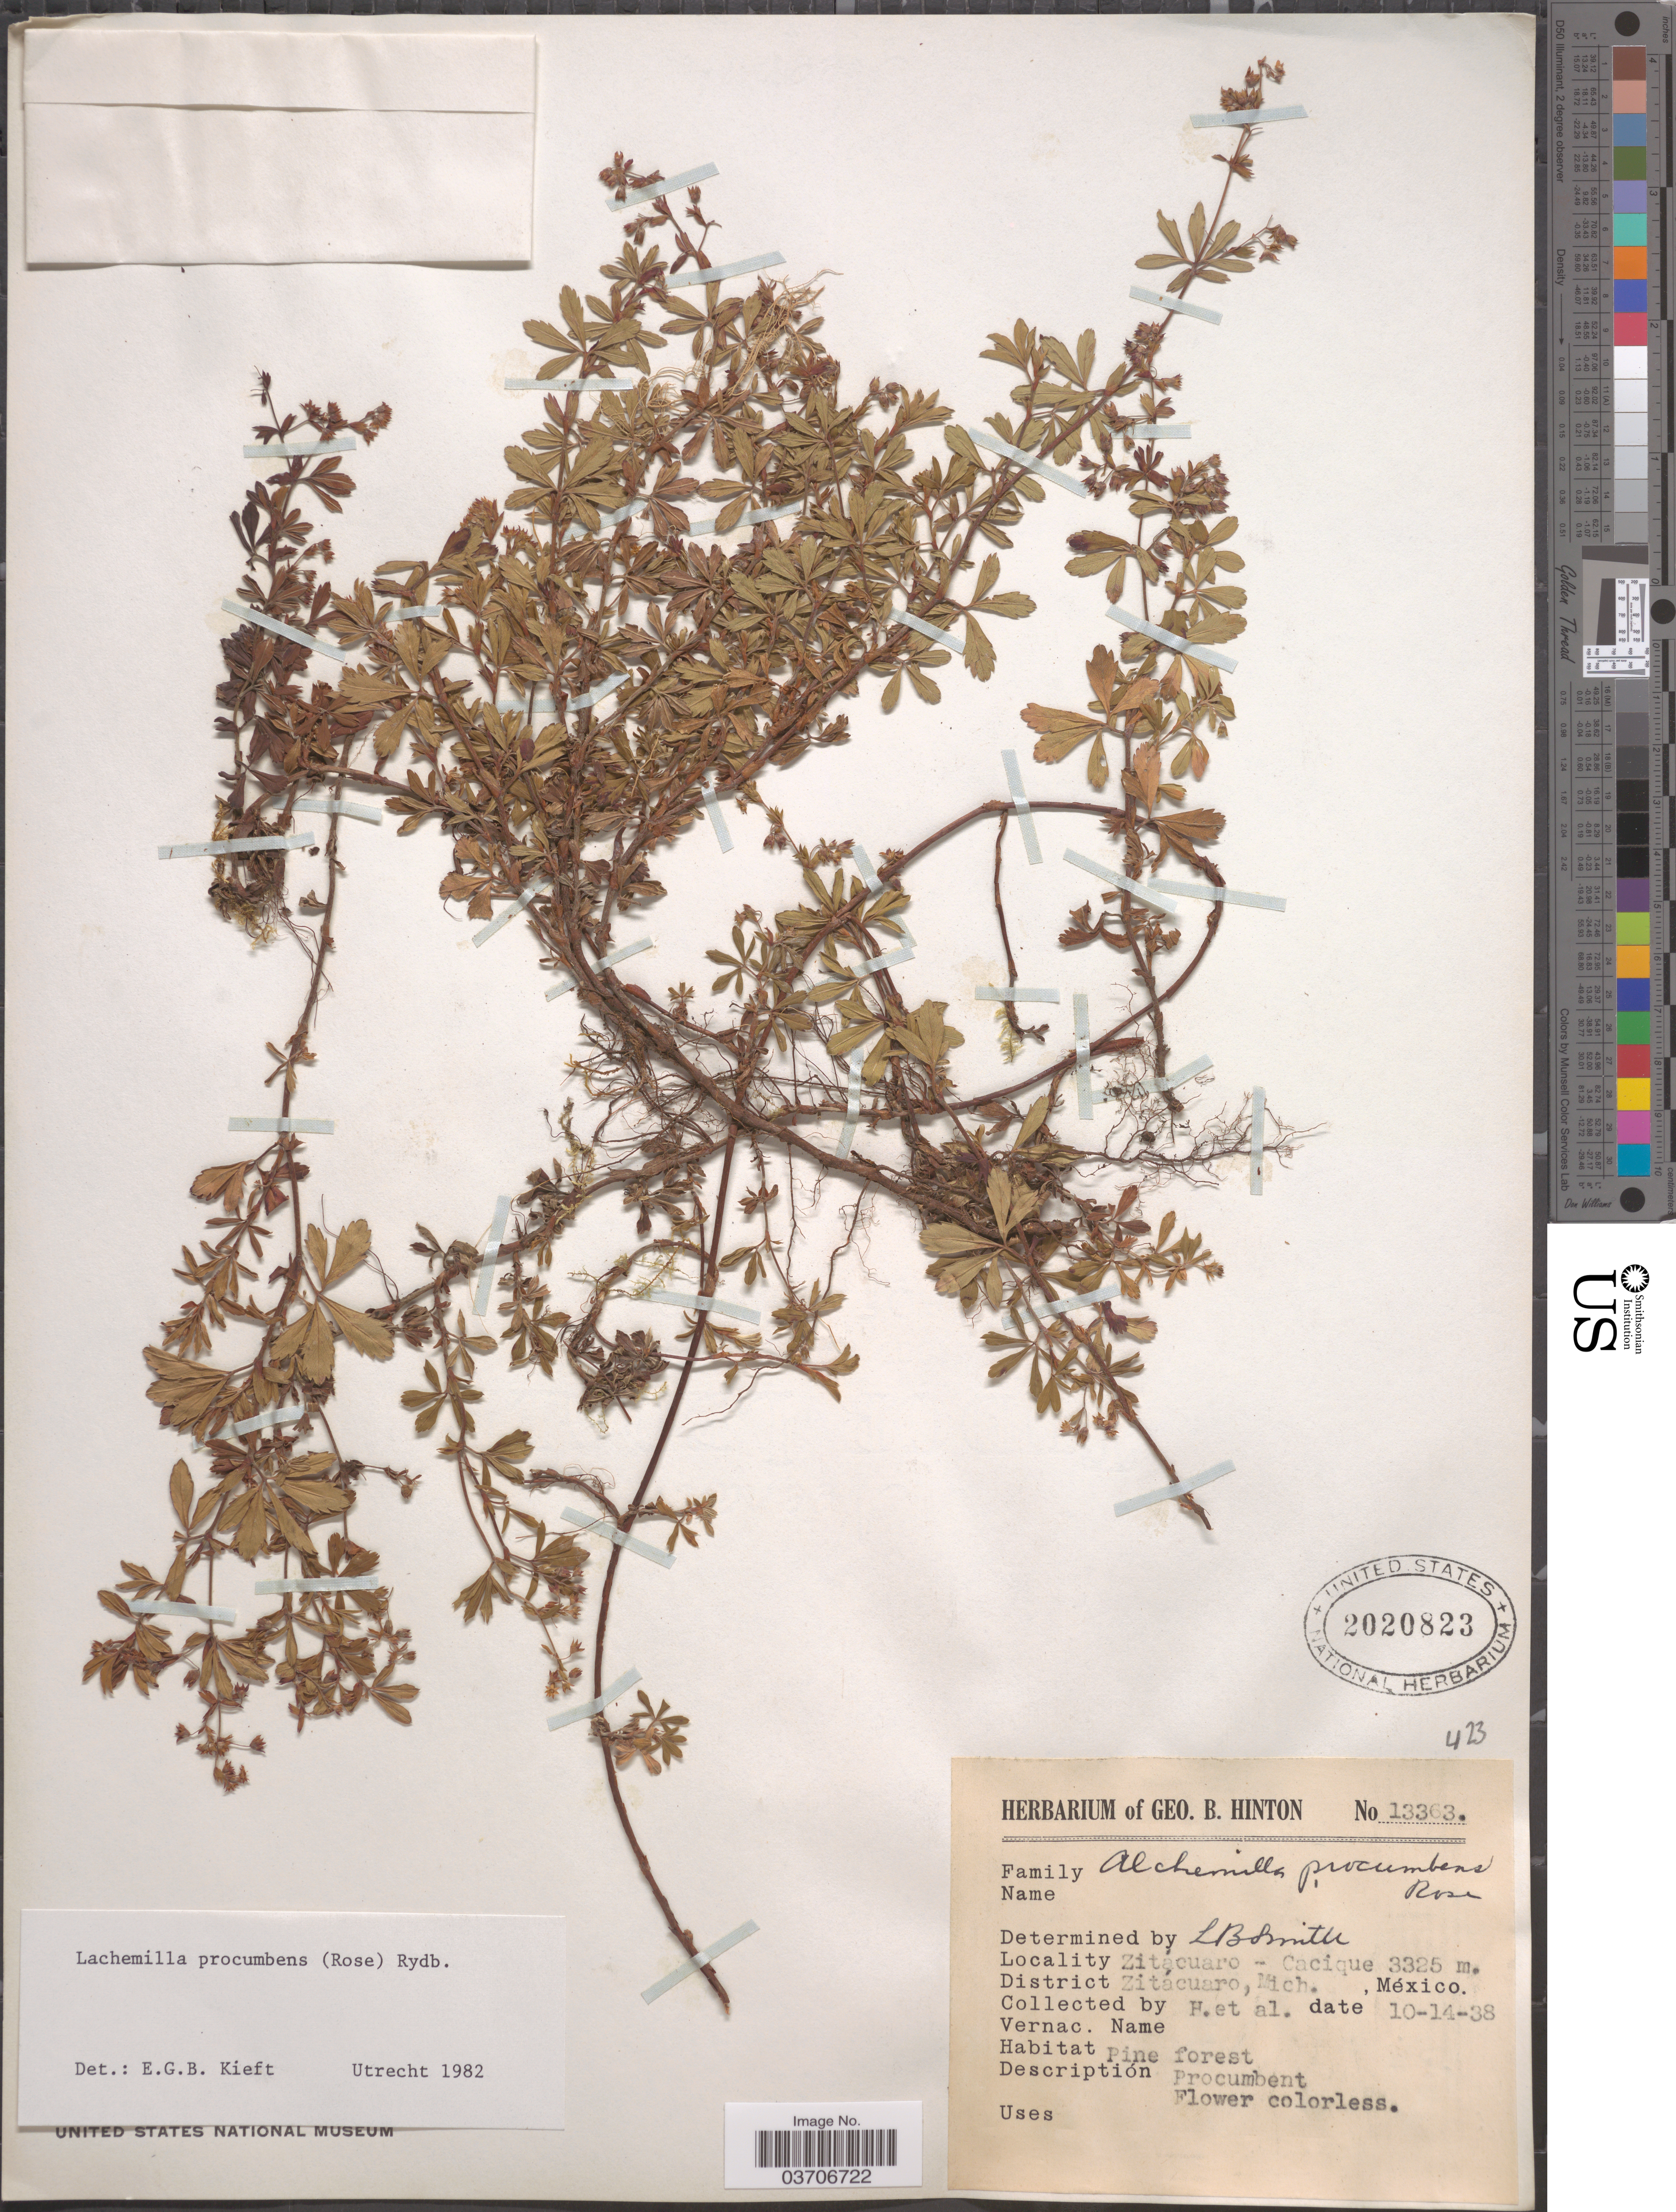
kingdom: Plantae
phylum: Tracheophyta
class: Magnoliopsida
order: Rosales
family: Rosaceae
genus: Lachemilla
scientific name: Lachemilla procumbens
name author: (Rose) Rydb.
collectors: G. B. Hinton & et al.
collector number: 13363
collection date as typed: Transcribed d/m/y: 14/10/38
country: Mexico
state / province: Michoacán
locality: Zitacuaro- Cacique. District Zitácuaro.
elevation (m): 3325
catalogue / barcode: US 2020823